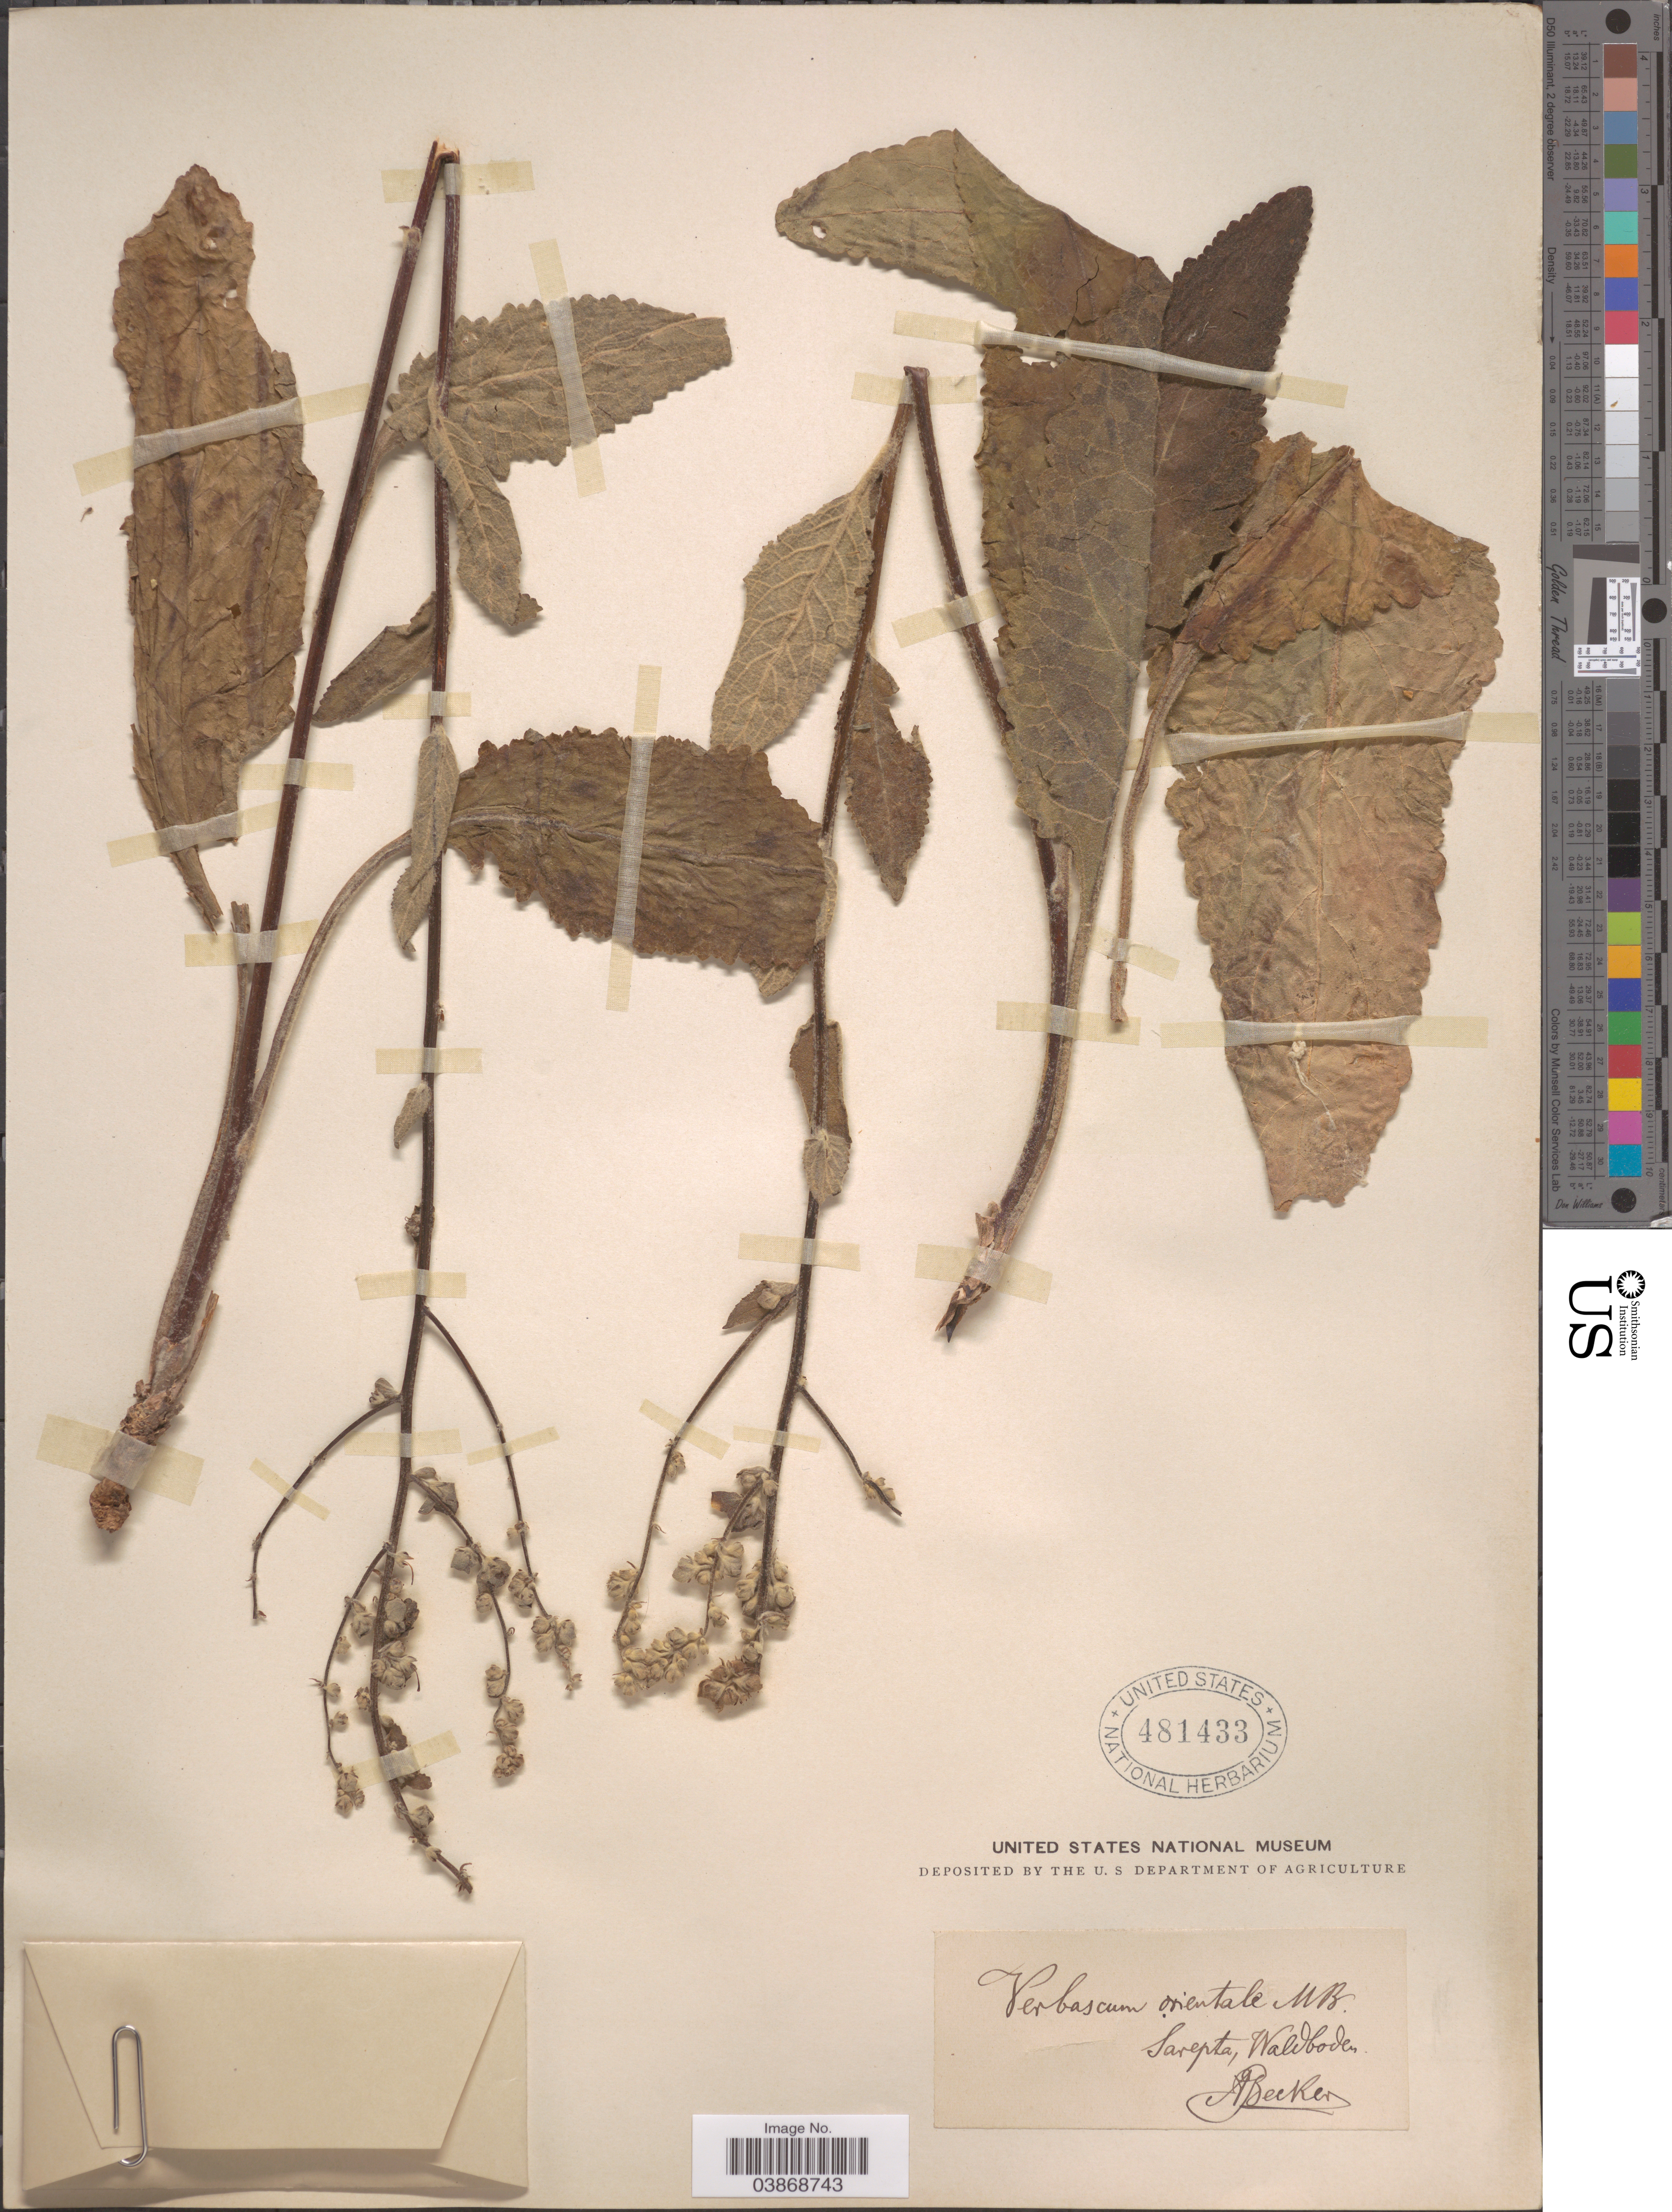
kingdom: Plantae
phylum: Tracheophyta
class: Magnoliopsida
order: Lamiales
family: Scrophulariaceae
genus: Verbascum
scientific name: Verbascum orientale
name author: (L.) All.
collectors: A. Becker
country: Russian Federation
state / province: Volgograd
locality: Sarepta, Waldbode.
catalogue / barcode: US 481433